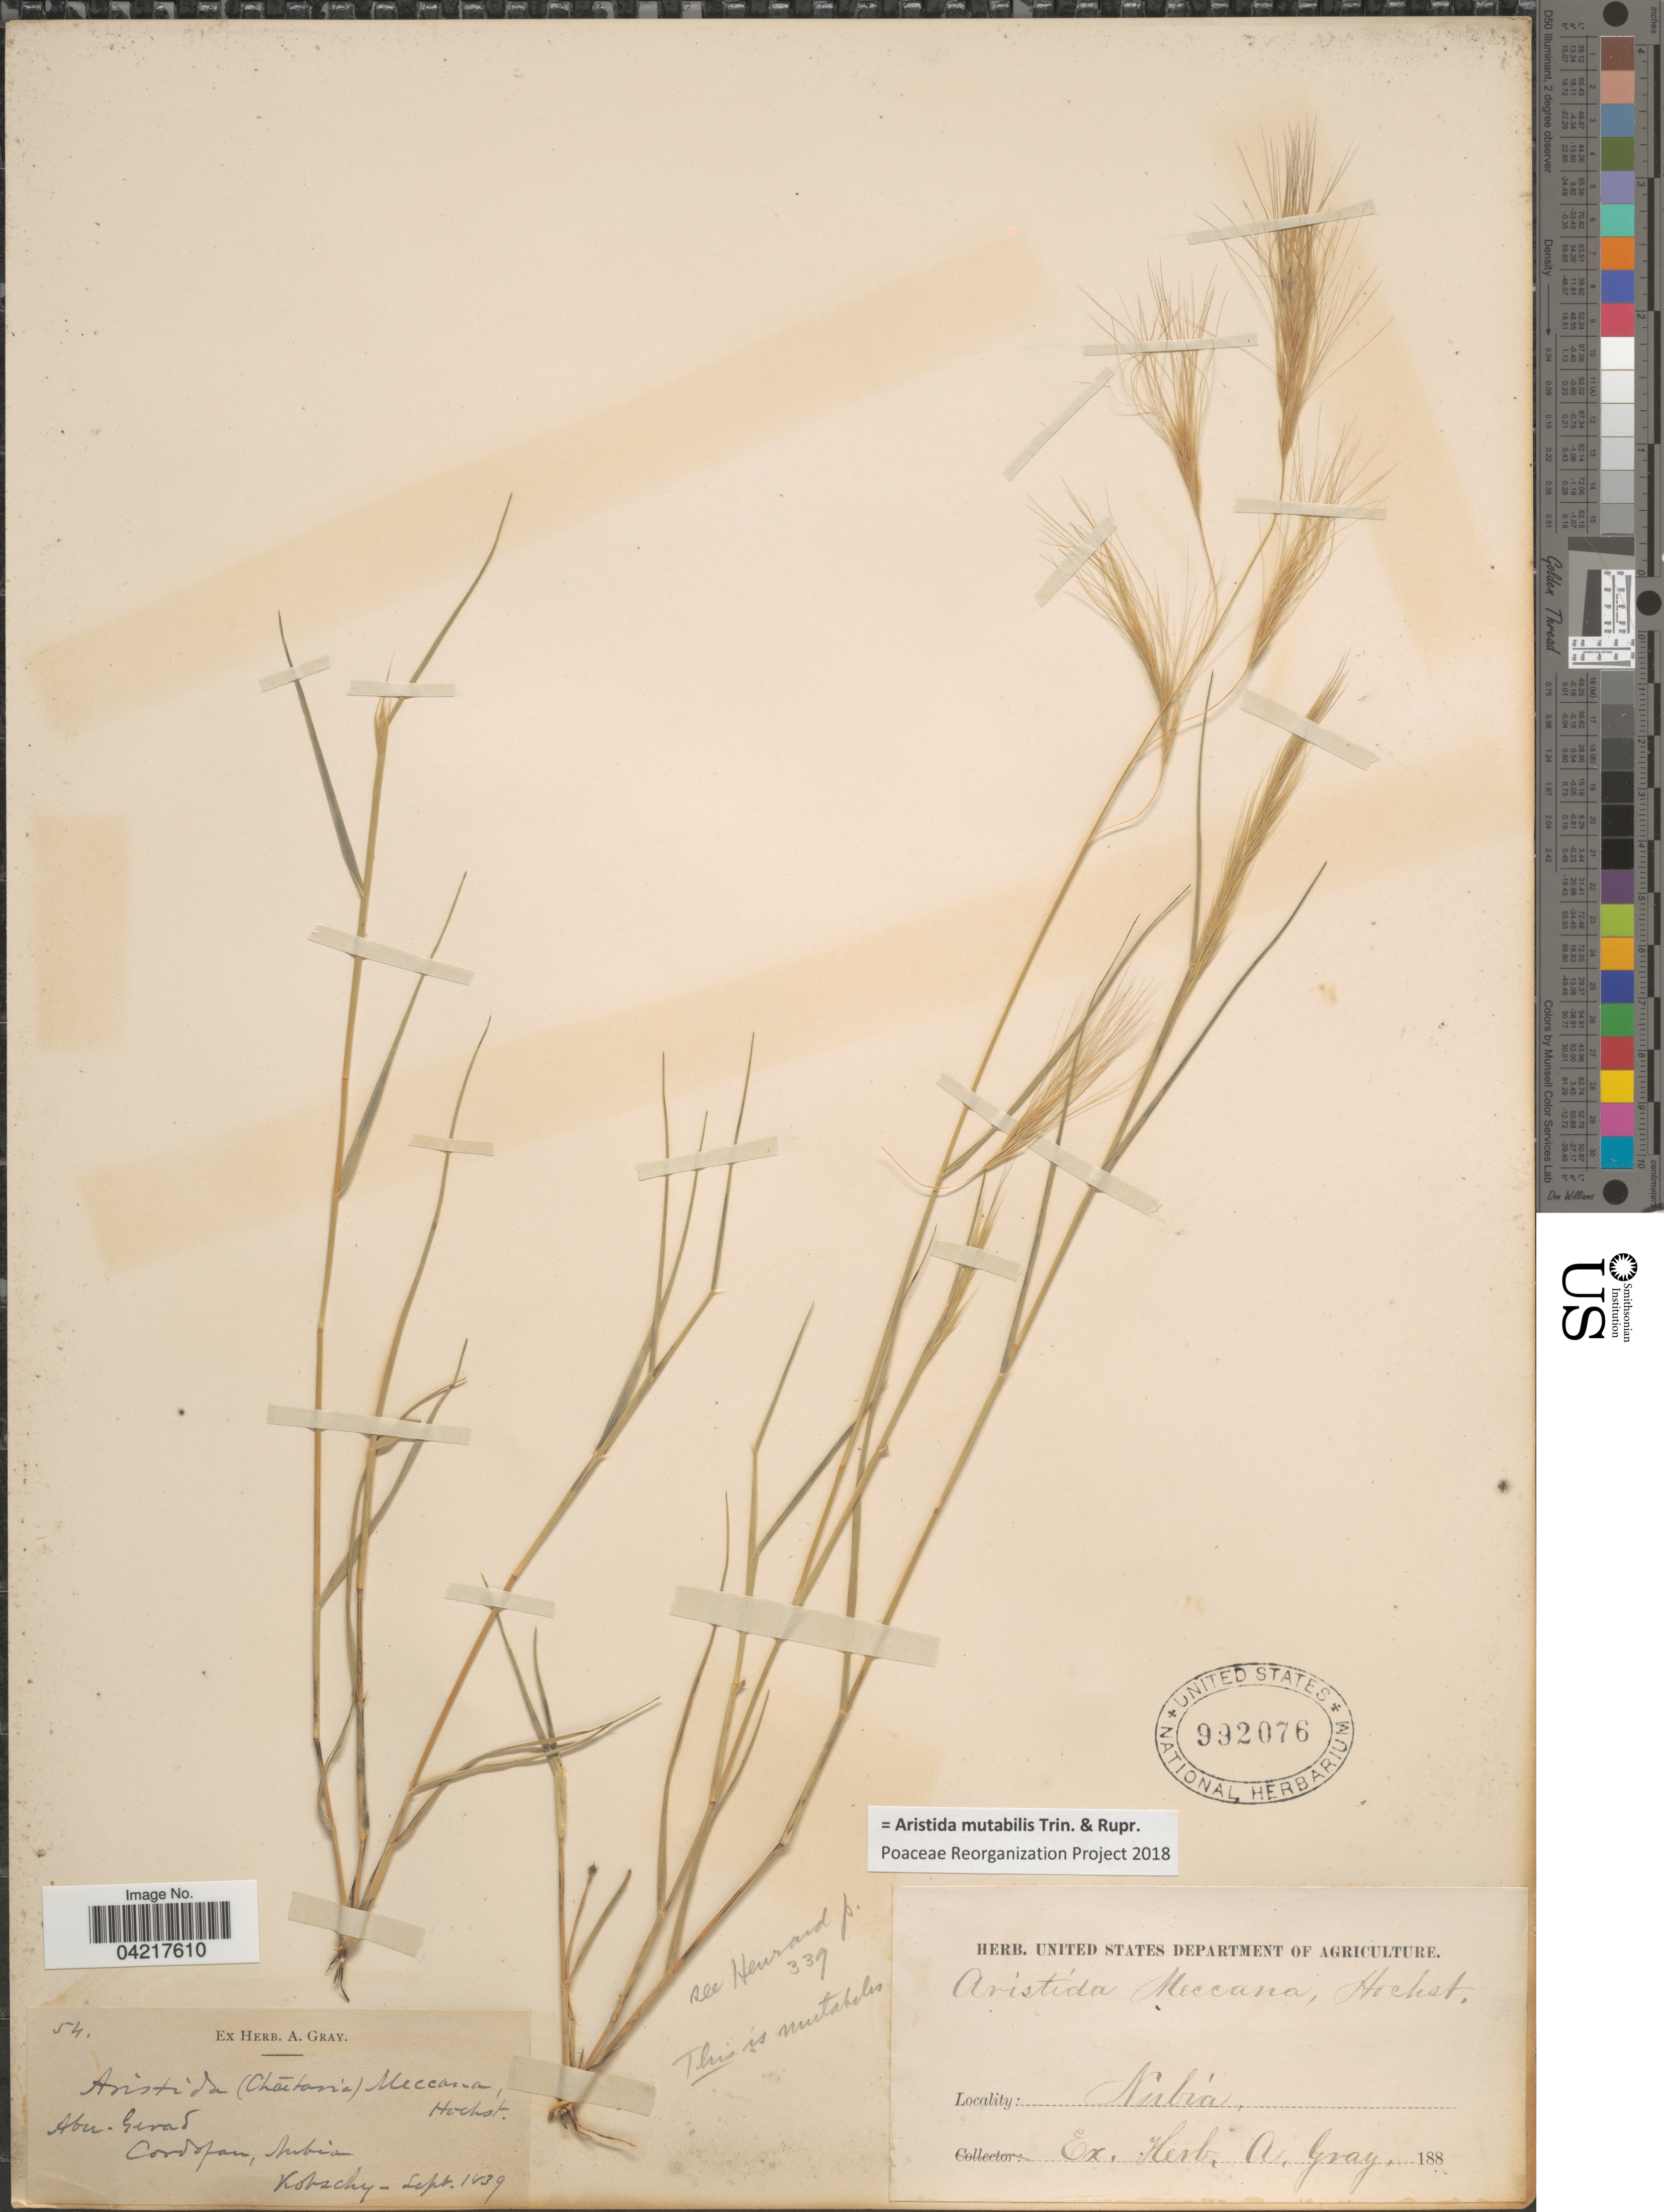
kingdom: Plantae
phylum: Tracheophyta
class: Liliopsida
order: Poales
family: Poaceae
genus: Aristida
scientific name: Aristida mutabilis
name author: Trin. & Rupr.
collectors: Kotschy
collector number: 54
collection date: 1839-09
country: Sudan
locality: Abu-Gerad, Cordofan. Nubia.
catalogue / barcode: US 992076